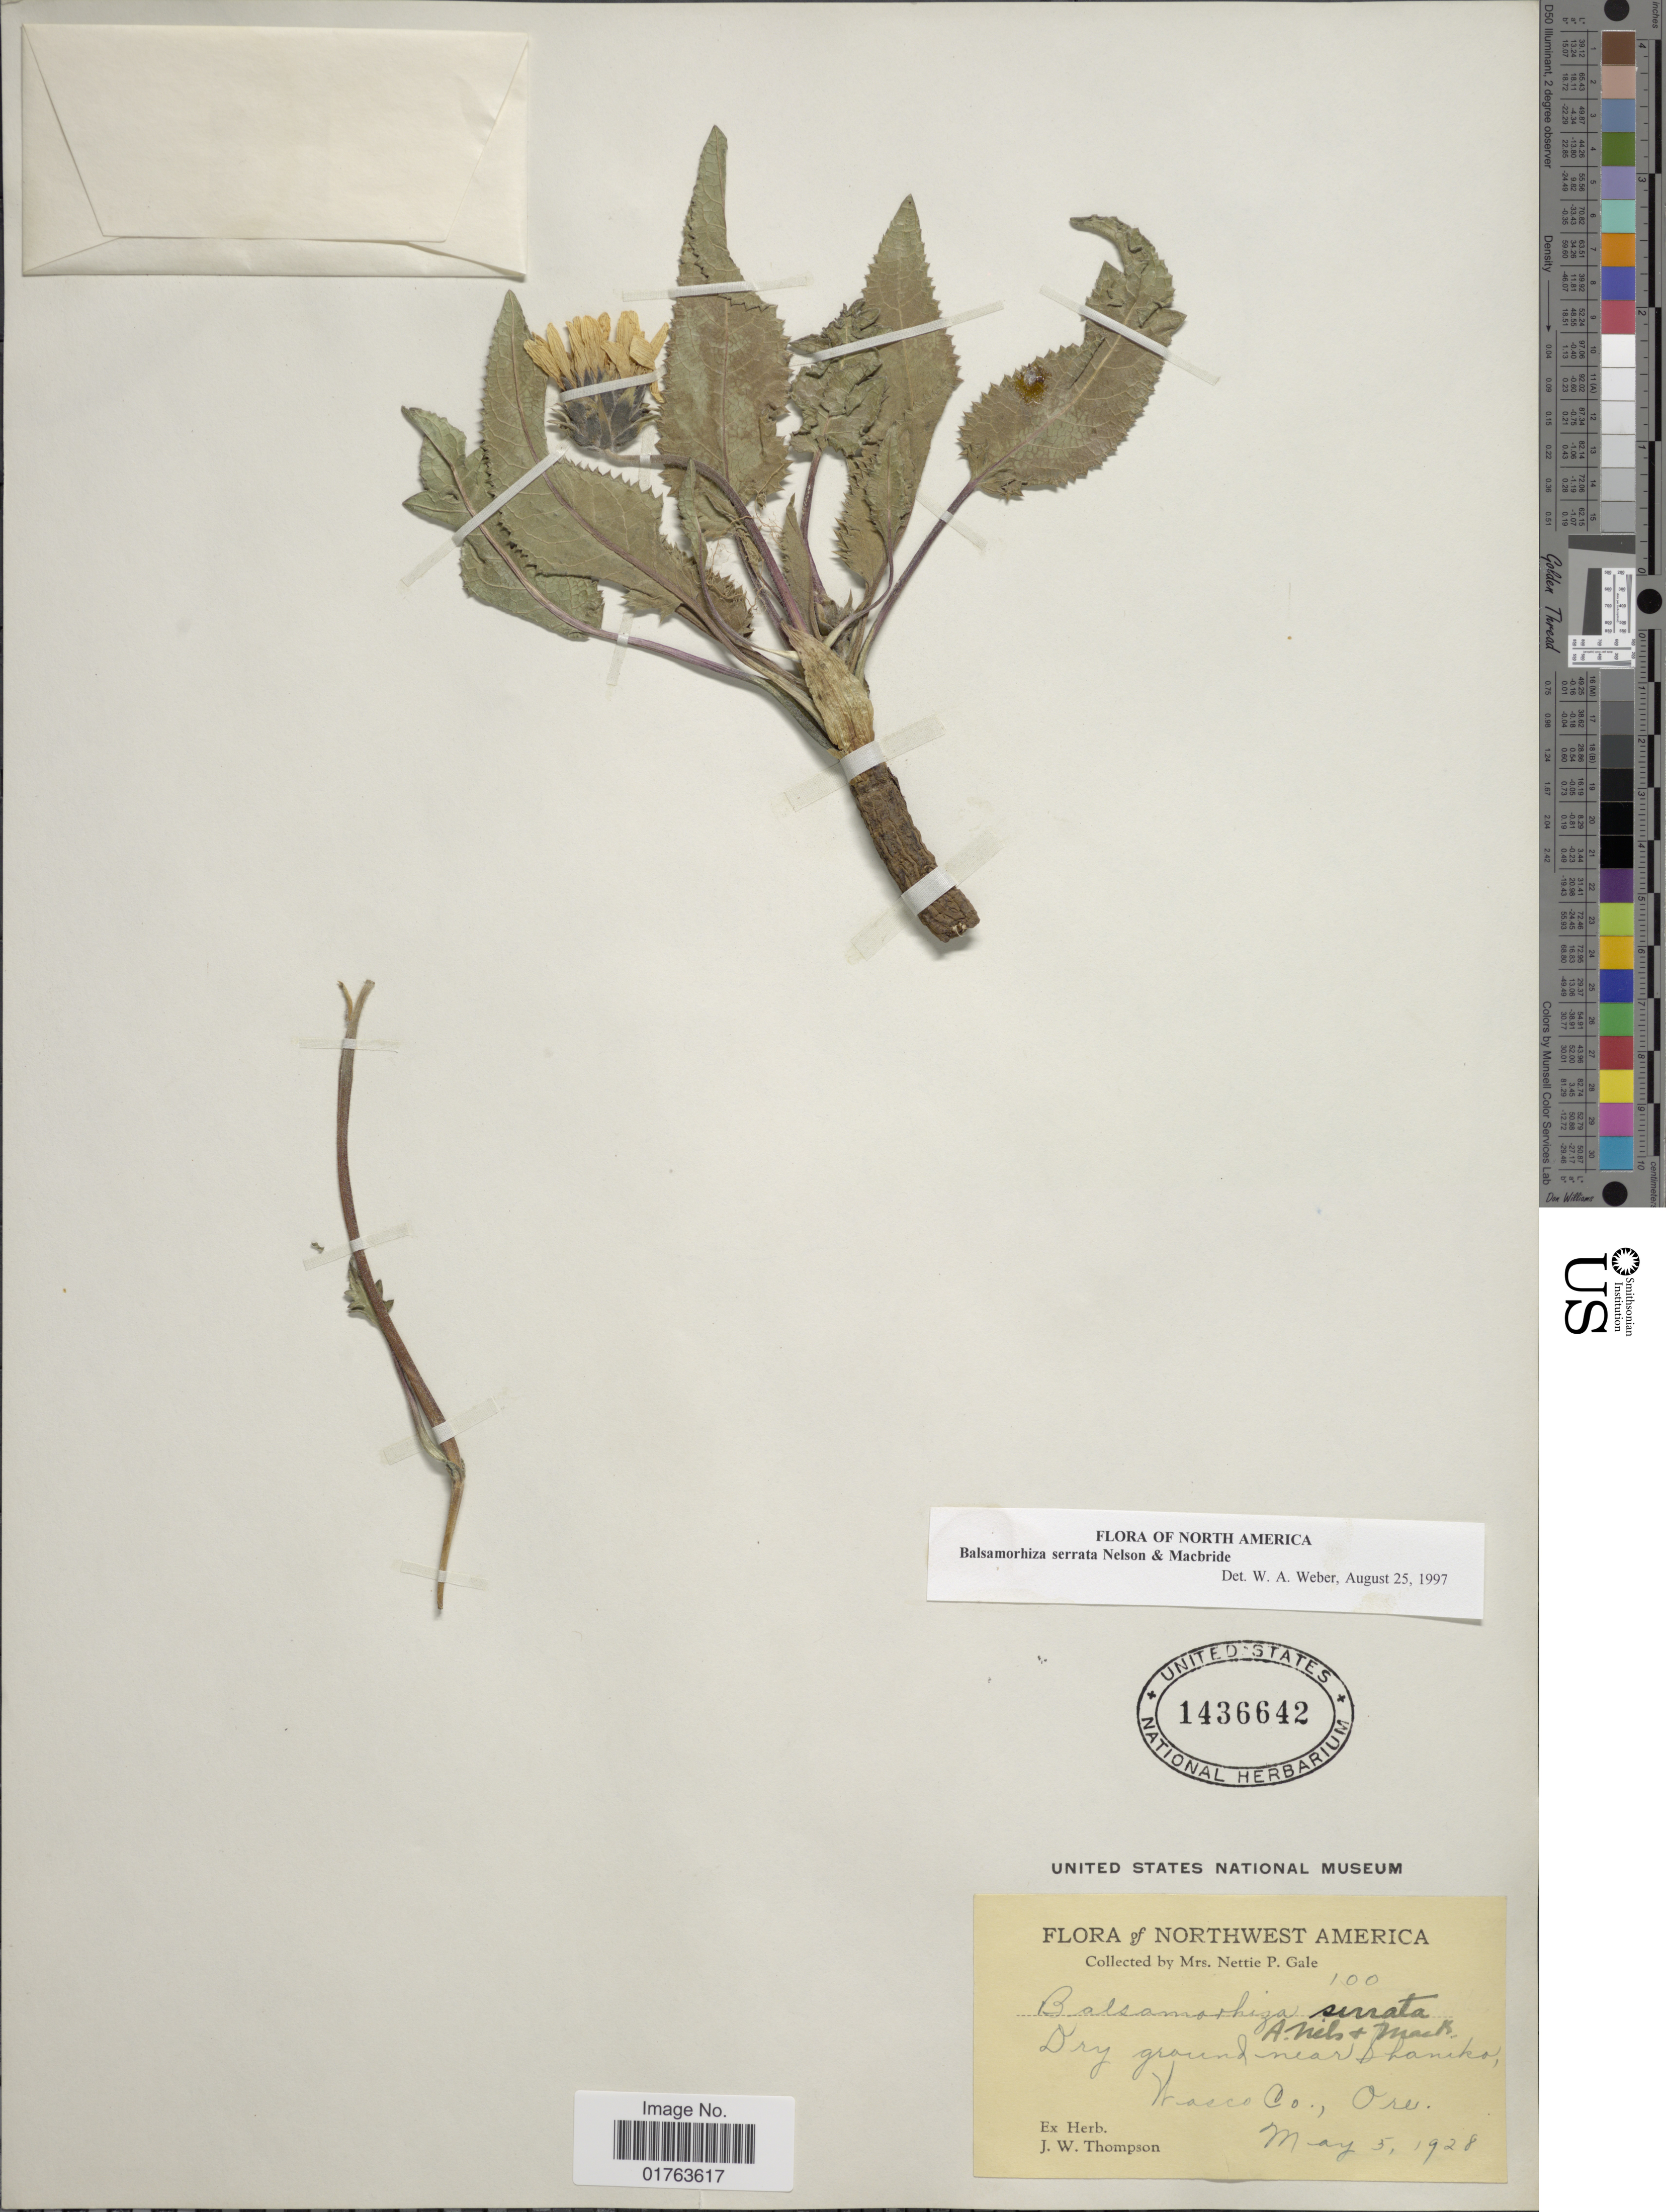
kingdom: Plantae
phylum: Tracheophyta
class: Magnoliopsida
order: Asterales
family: Asteraceae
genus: Balsamorhiza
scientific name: Balsamorhiza serrata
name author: A. Nelson & J.F. Macbr.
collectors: N. Gale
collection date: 1928-05-05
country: United States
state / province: Oregon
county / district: Wasco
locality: Wasco Co.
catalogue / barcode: US 1436642